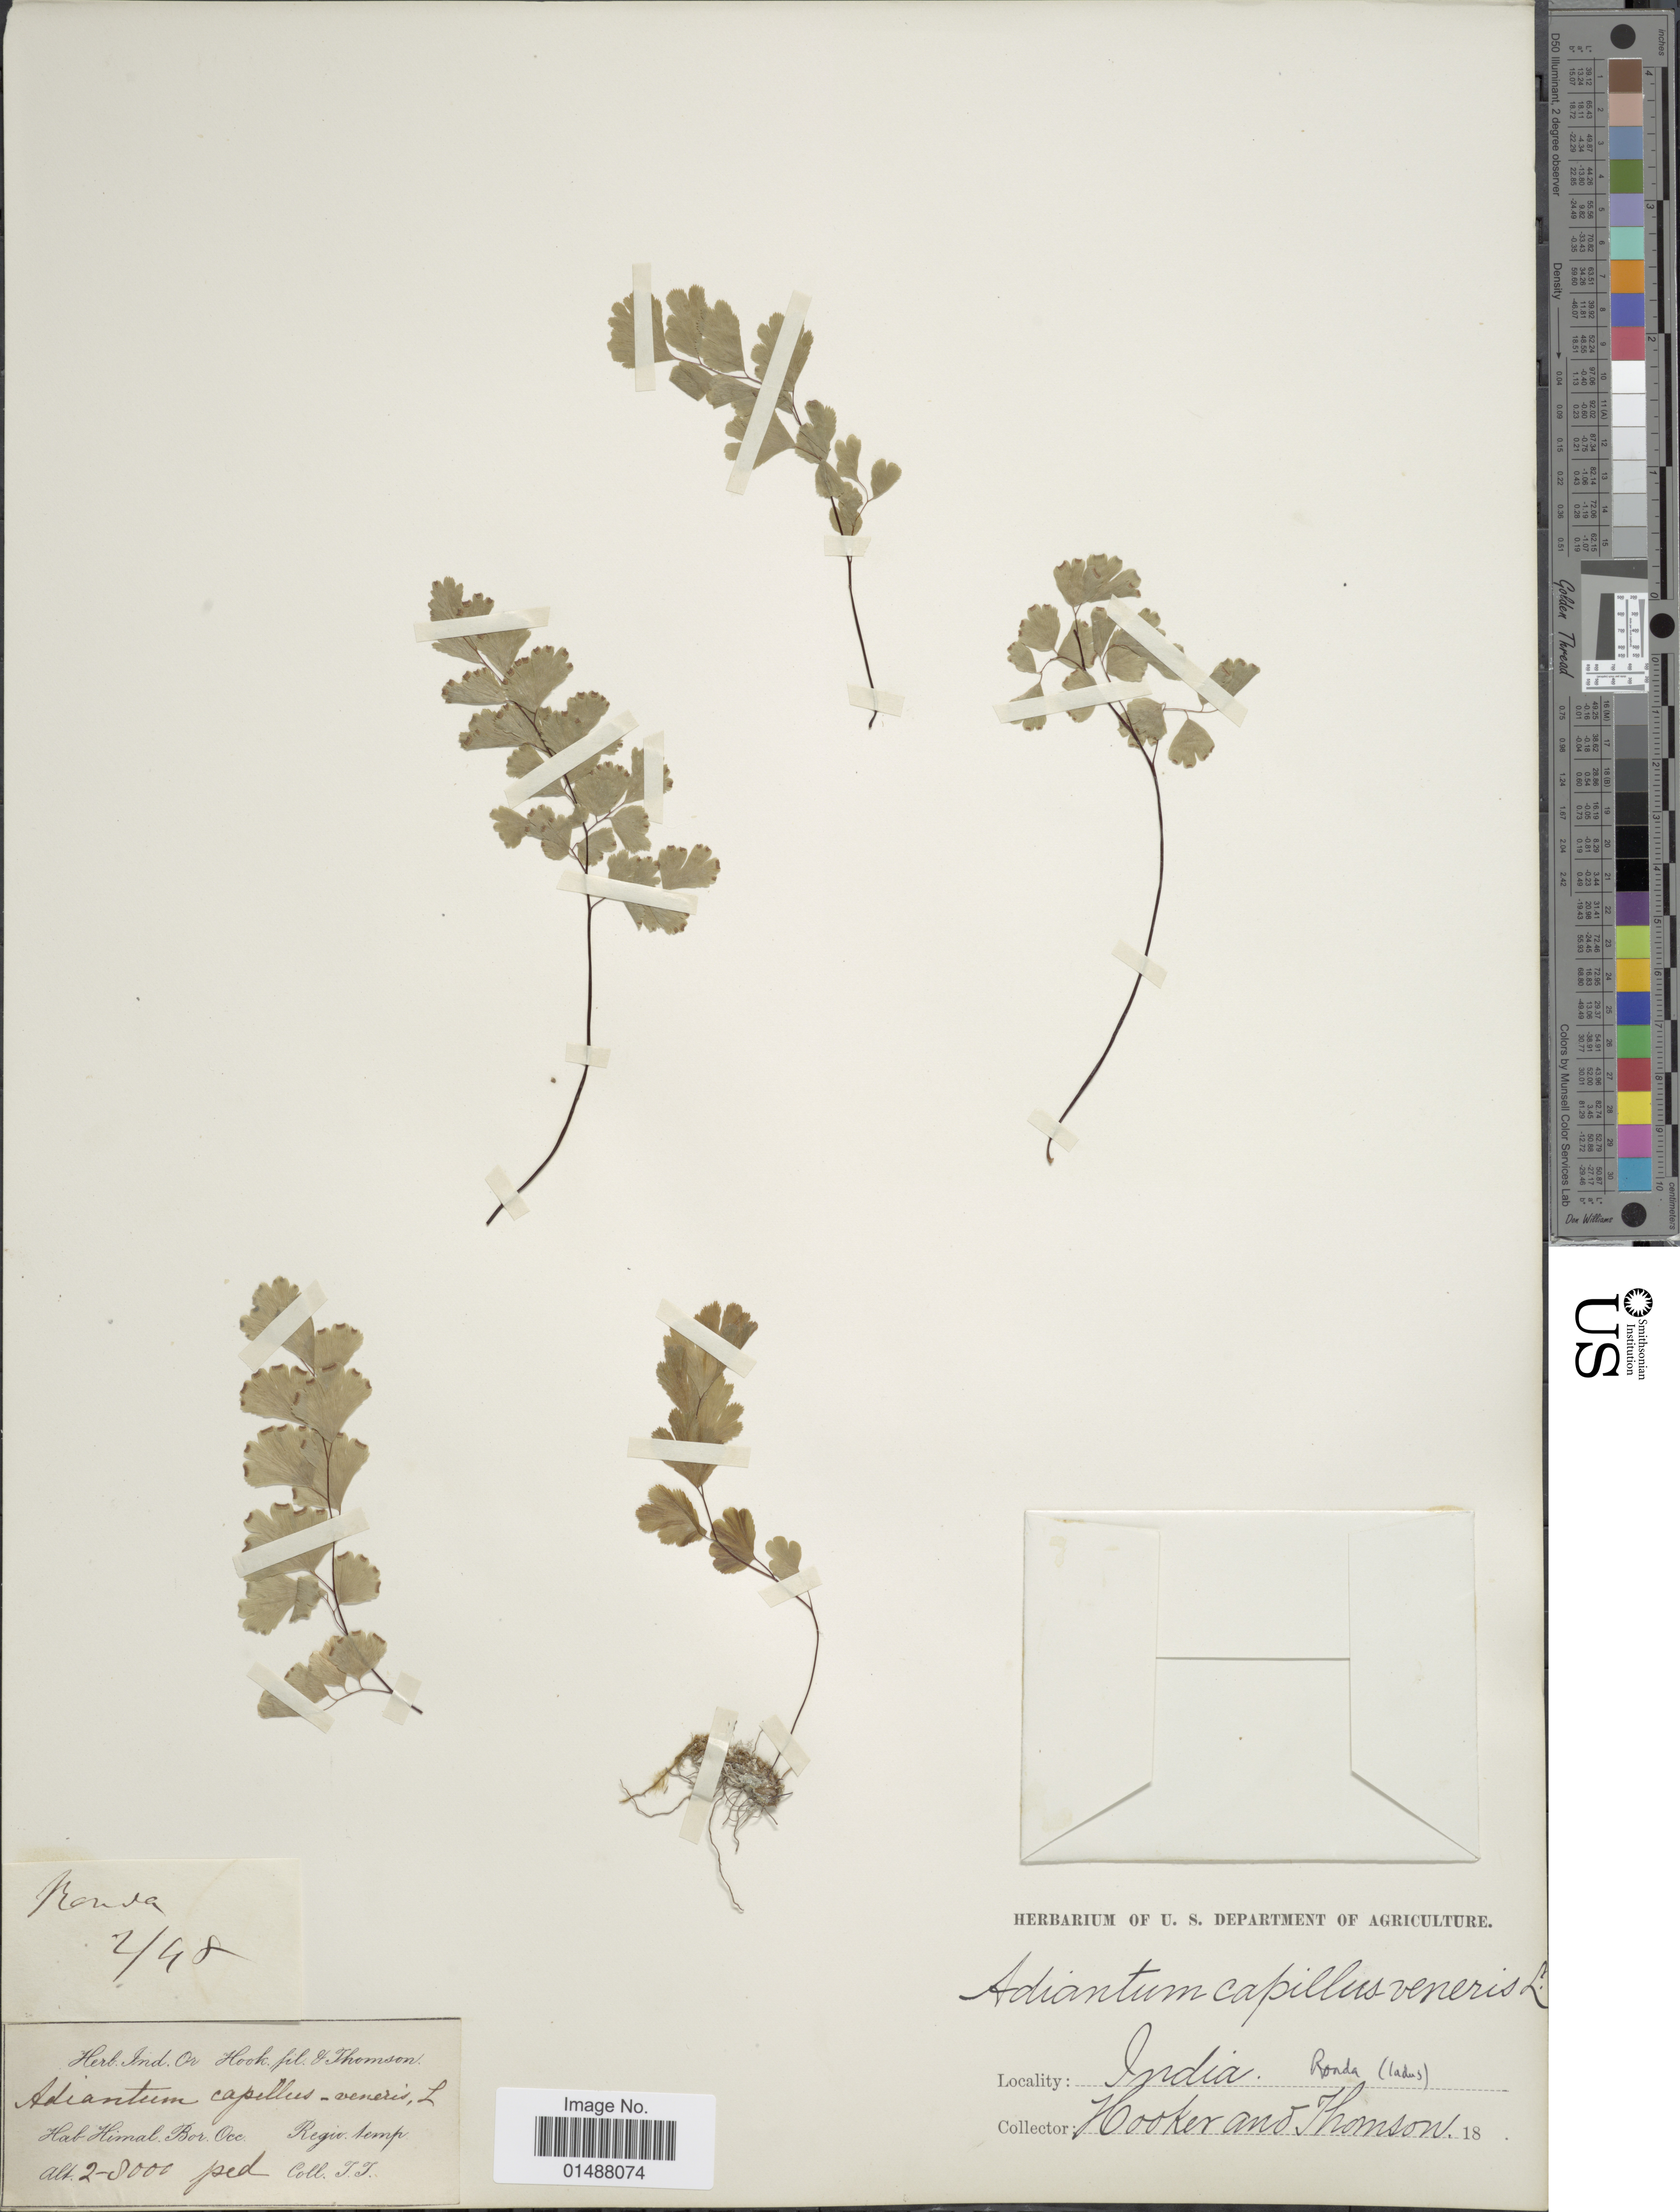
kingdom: Plantae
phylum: Tracheophyta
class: Polypodiopsida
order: Polypodiales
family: Pteridaceae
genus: Adiantum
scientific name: Adiantum capillus-veneris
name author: L.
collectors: -. Hooker & T. Thomson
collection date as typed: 18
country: India